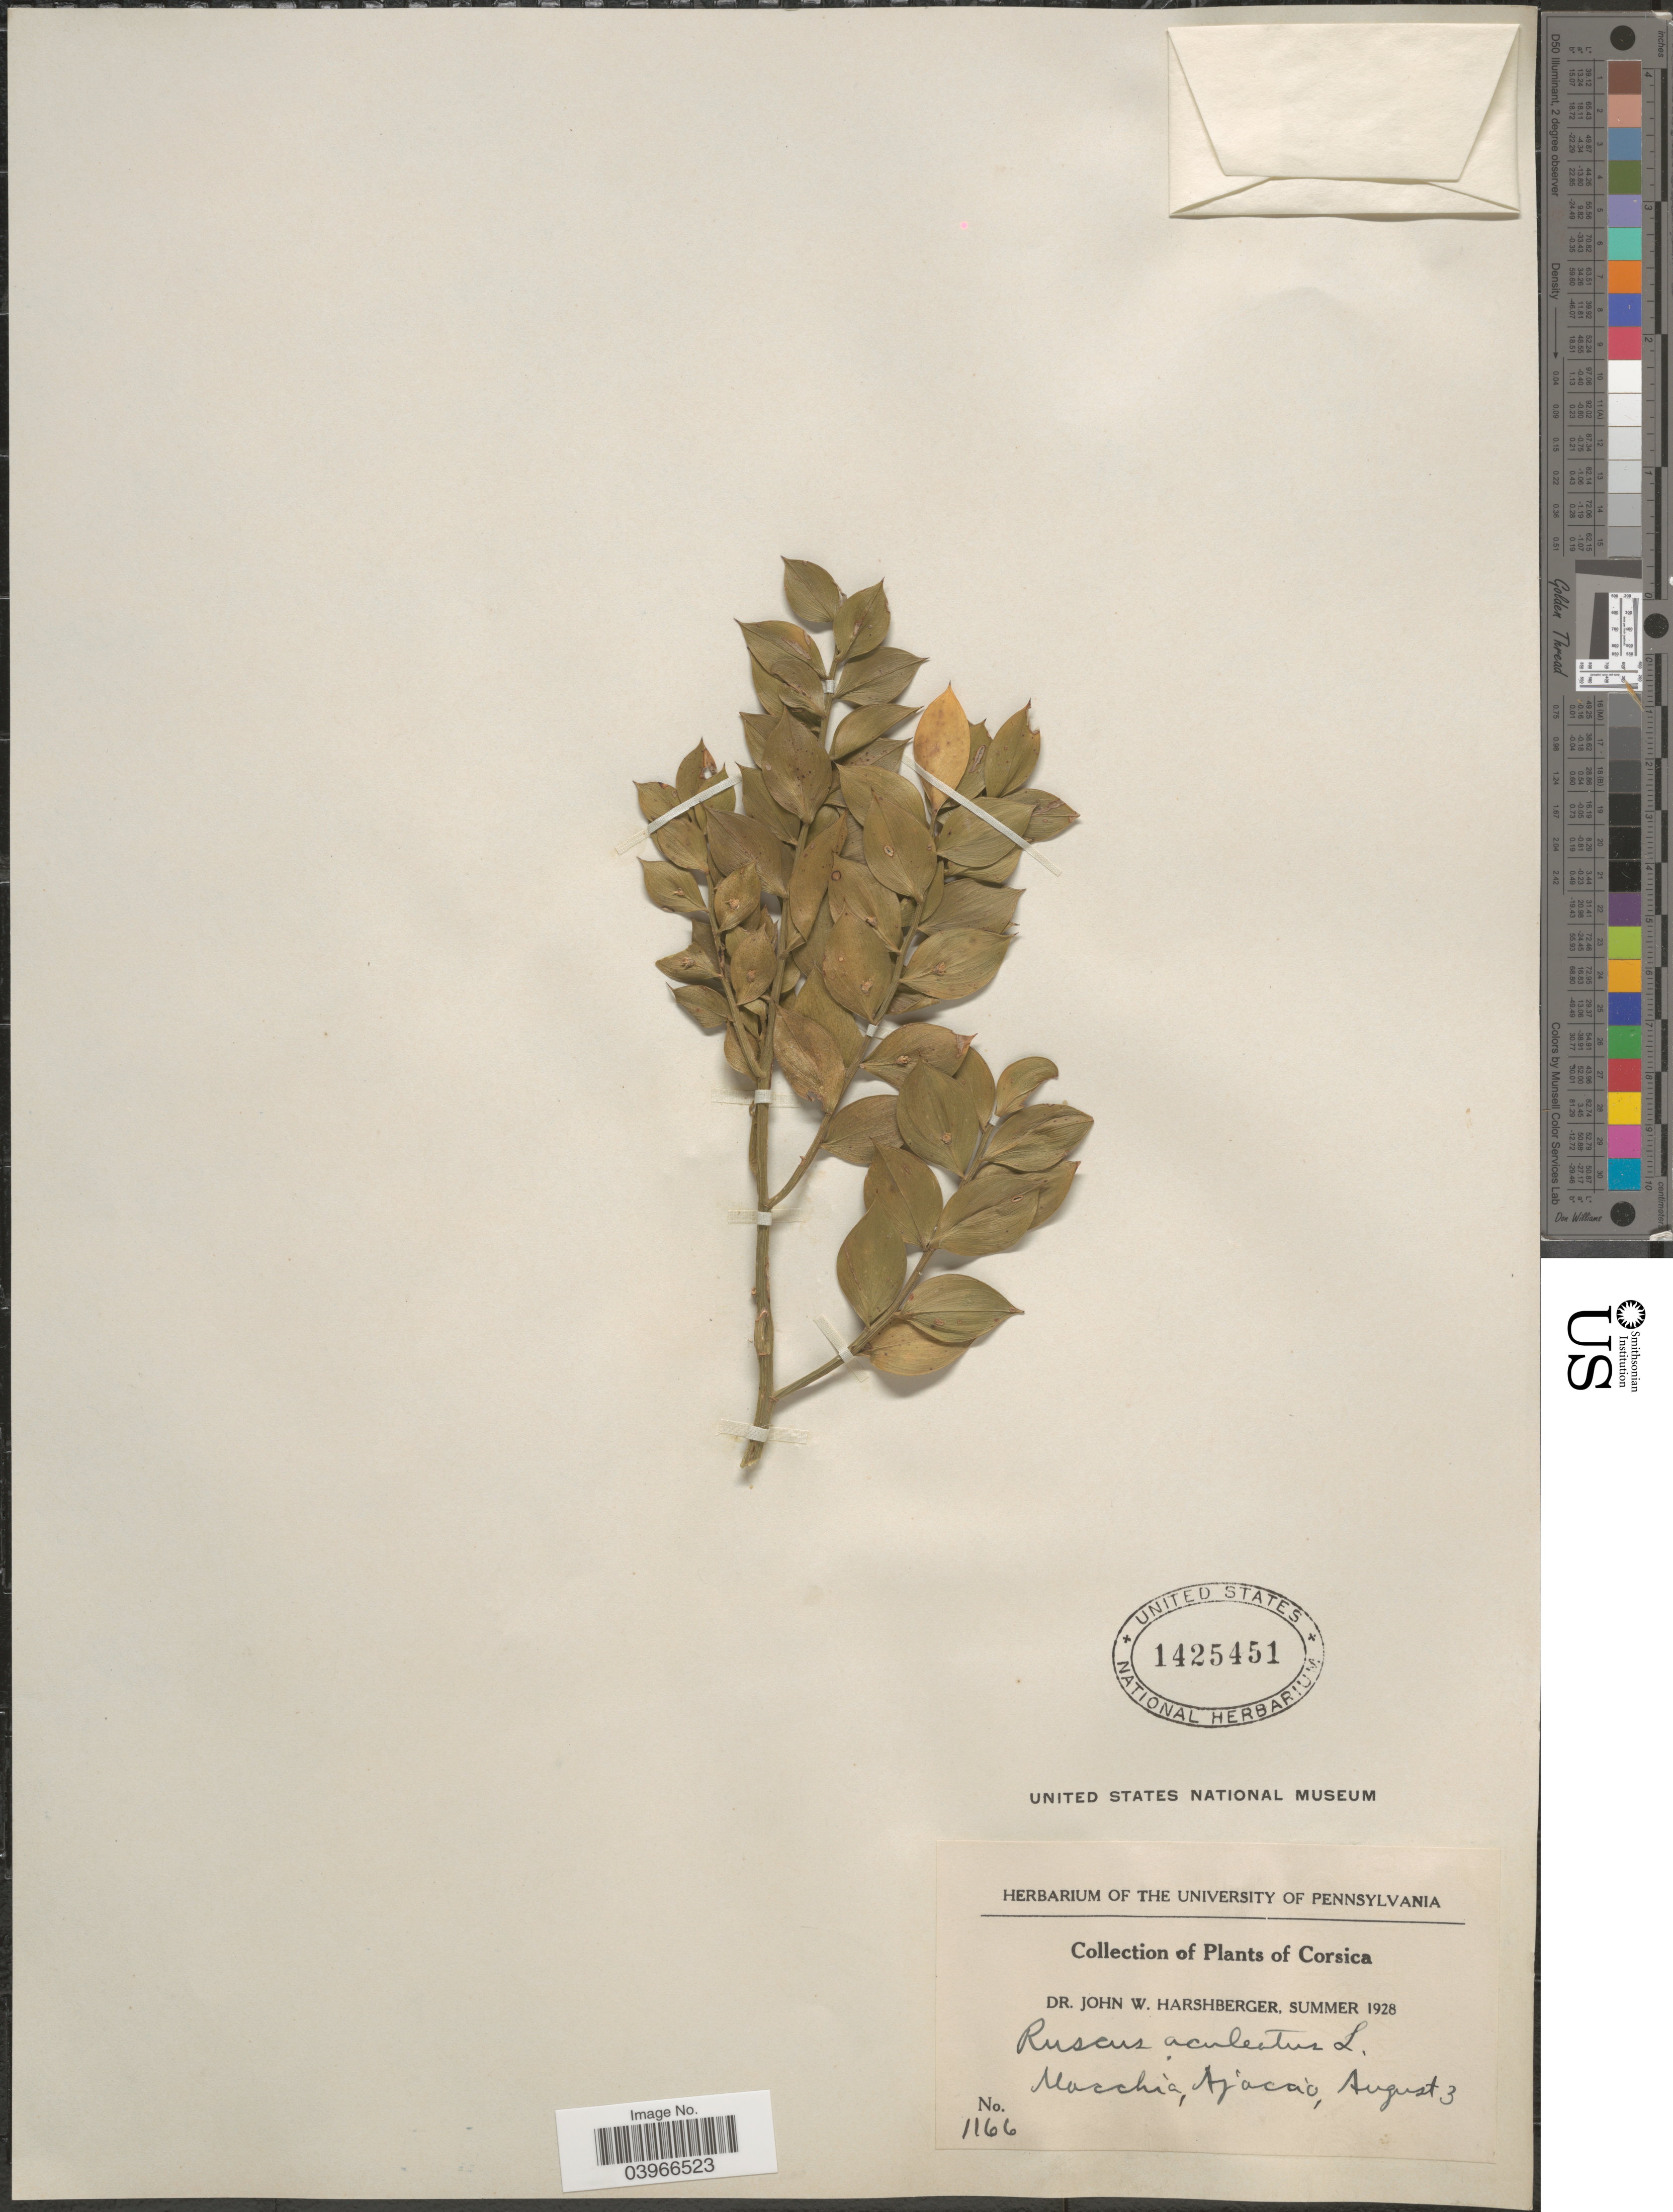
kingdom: Plantae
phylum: Tracheophyta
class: Liliopsida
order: Asparagales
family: Asparagaceae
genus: Ruscus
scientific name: Ruscus aculeatus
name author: L.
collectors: J. W. Harshberger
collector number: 1166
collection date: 1928-08-03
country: France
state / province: Corsica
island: Corse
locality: Macchia, Ajacaò.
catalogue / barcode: US 1425451